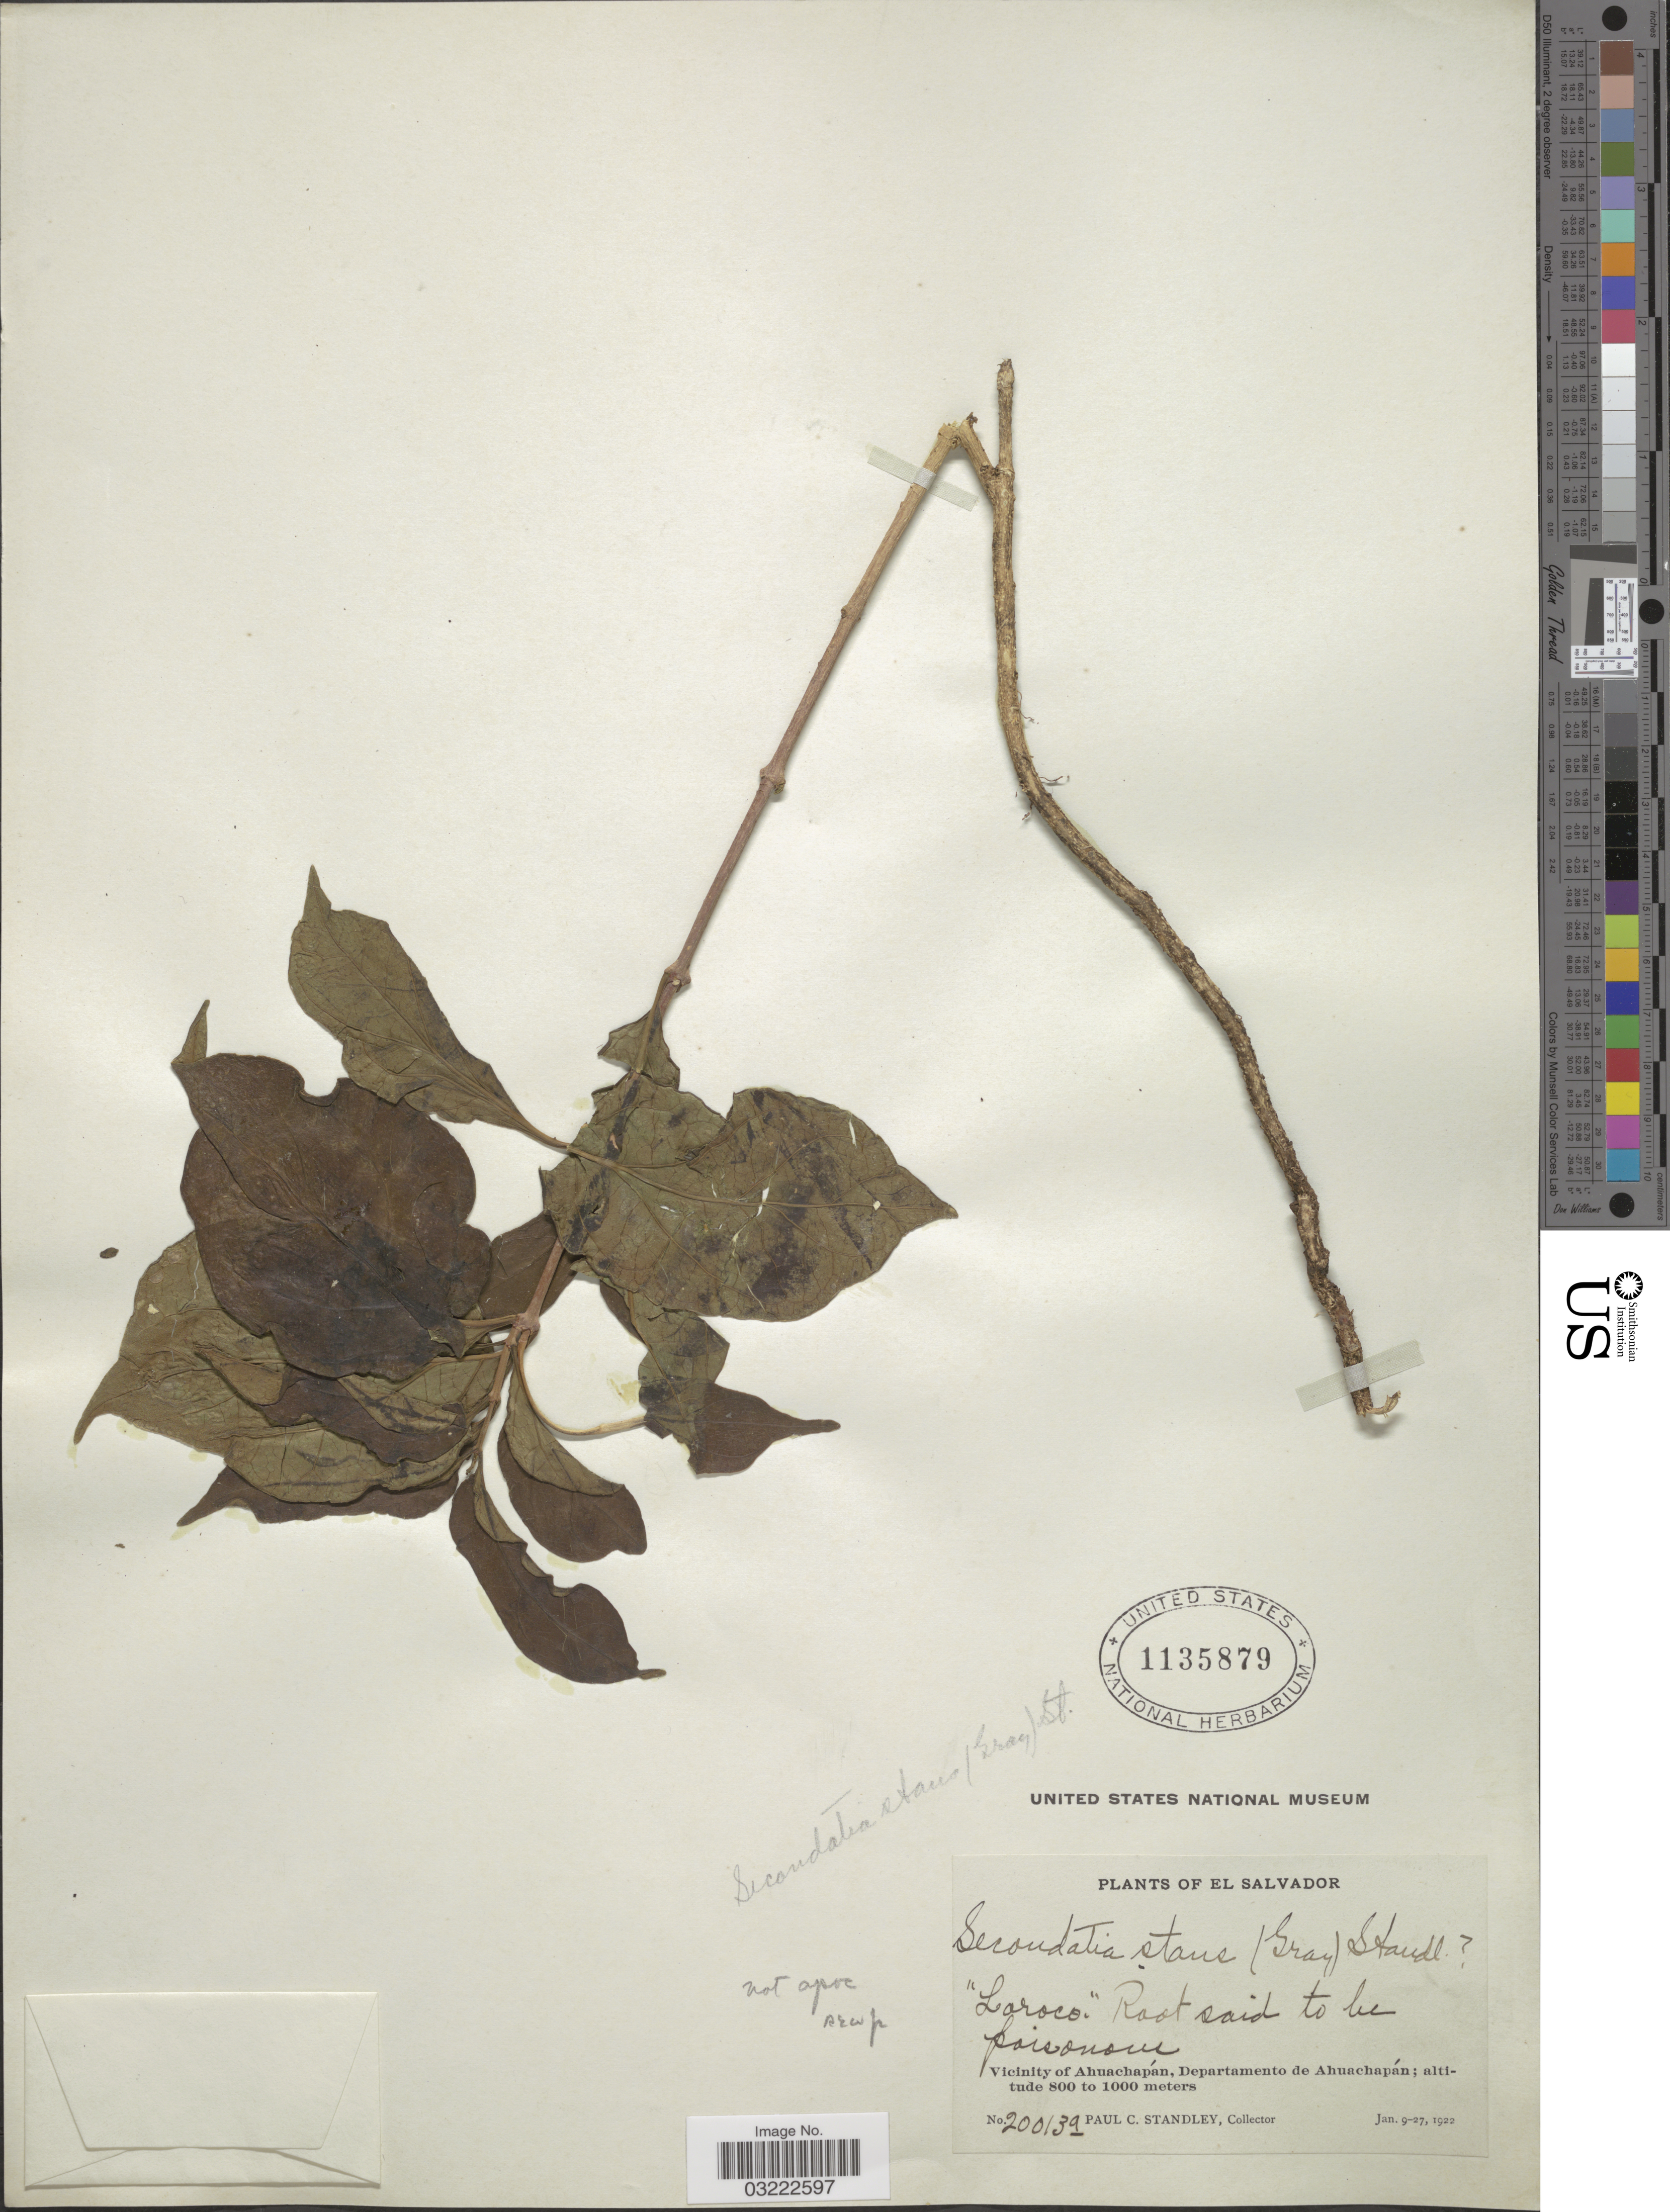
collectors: P. C. Standley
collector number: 20013a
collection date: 1922-01-09/1922-01-27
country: El Salvador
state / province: Ahuachapan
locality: Vicinity of Ahuachapán, Departamento de Ahuachapán.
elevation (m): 800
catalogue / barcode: US 1135879